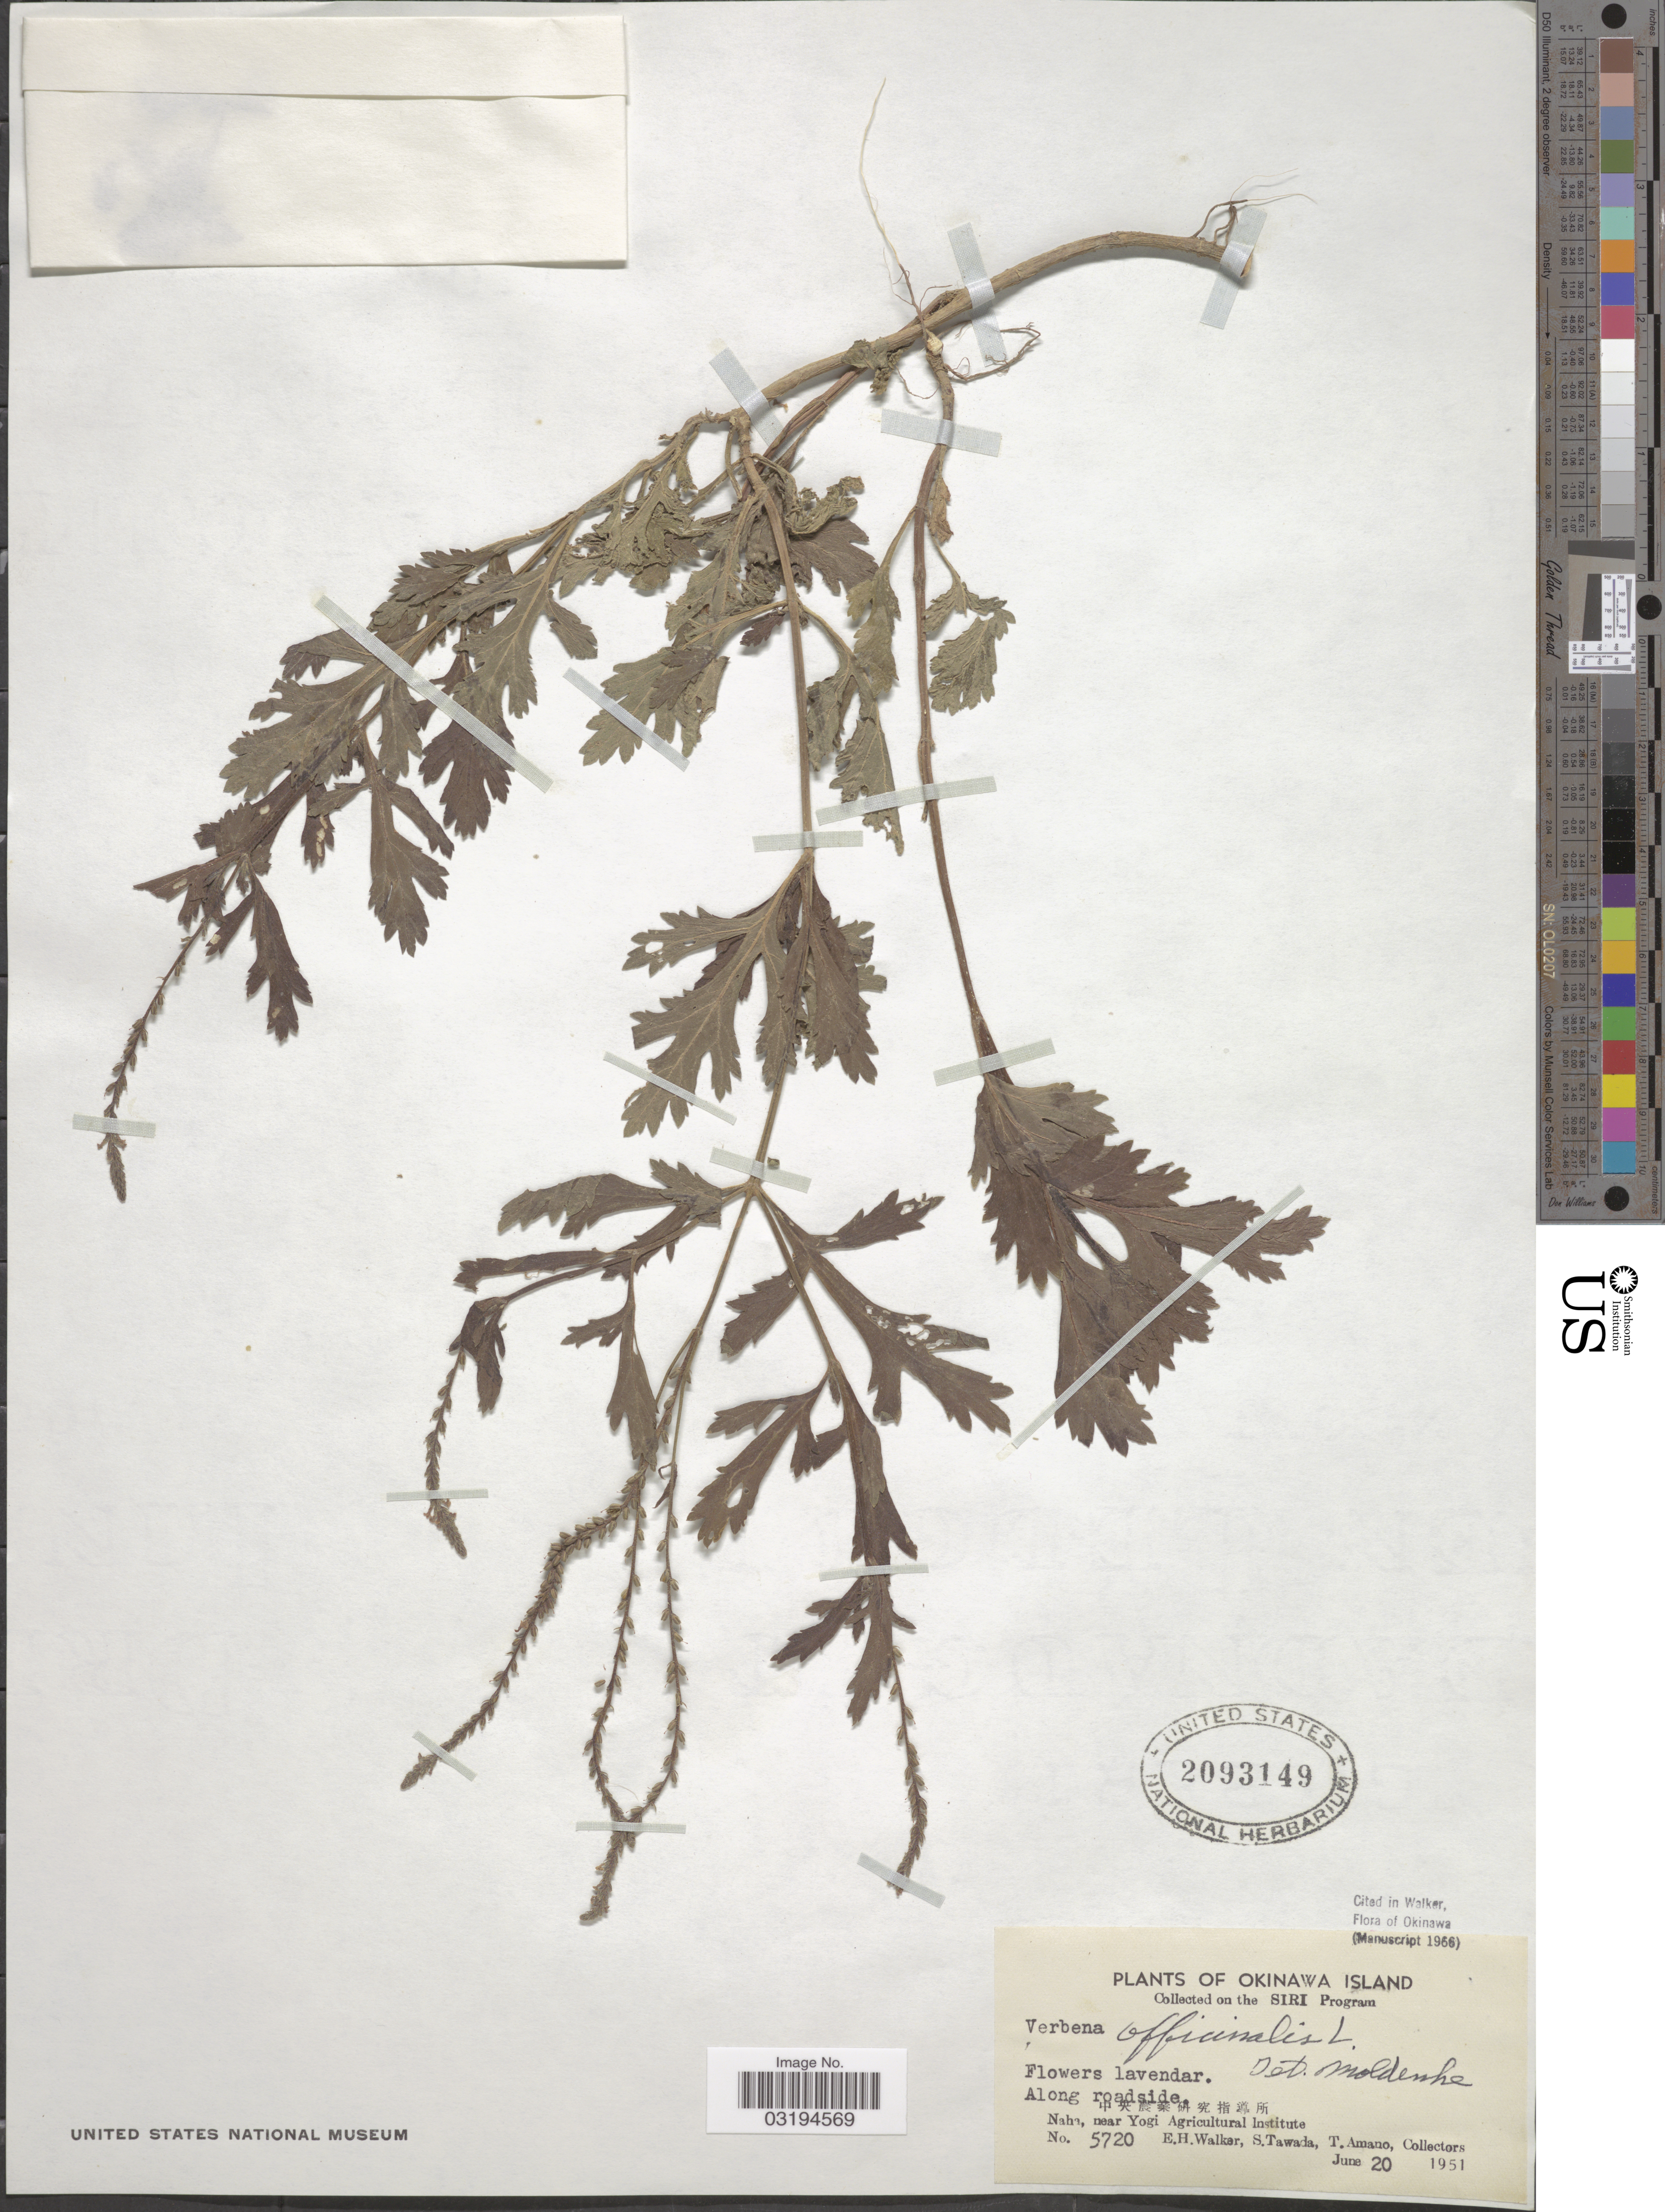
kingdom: Plantae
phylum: Tracheophyta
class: Magnoliopsida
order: Lamiales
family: Verbenaceae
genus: Verbena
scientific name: Verbena officinalis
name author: L.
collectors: E. H. Walker, S. Tawada & T. Amano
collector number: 5720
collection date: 1951-06-20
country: Japan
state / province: Okinawa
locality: Okinawa Island. Along roadside. Naha, near Yogi Agricultural Institute.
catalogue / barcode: US 2093149